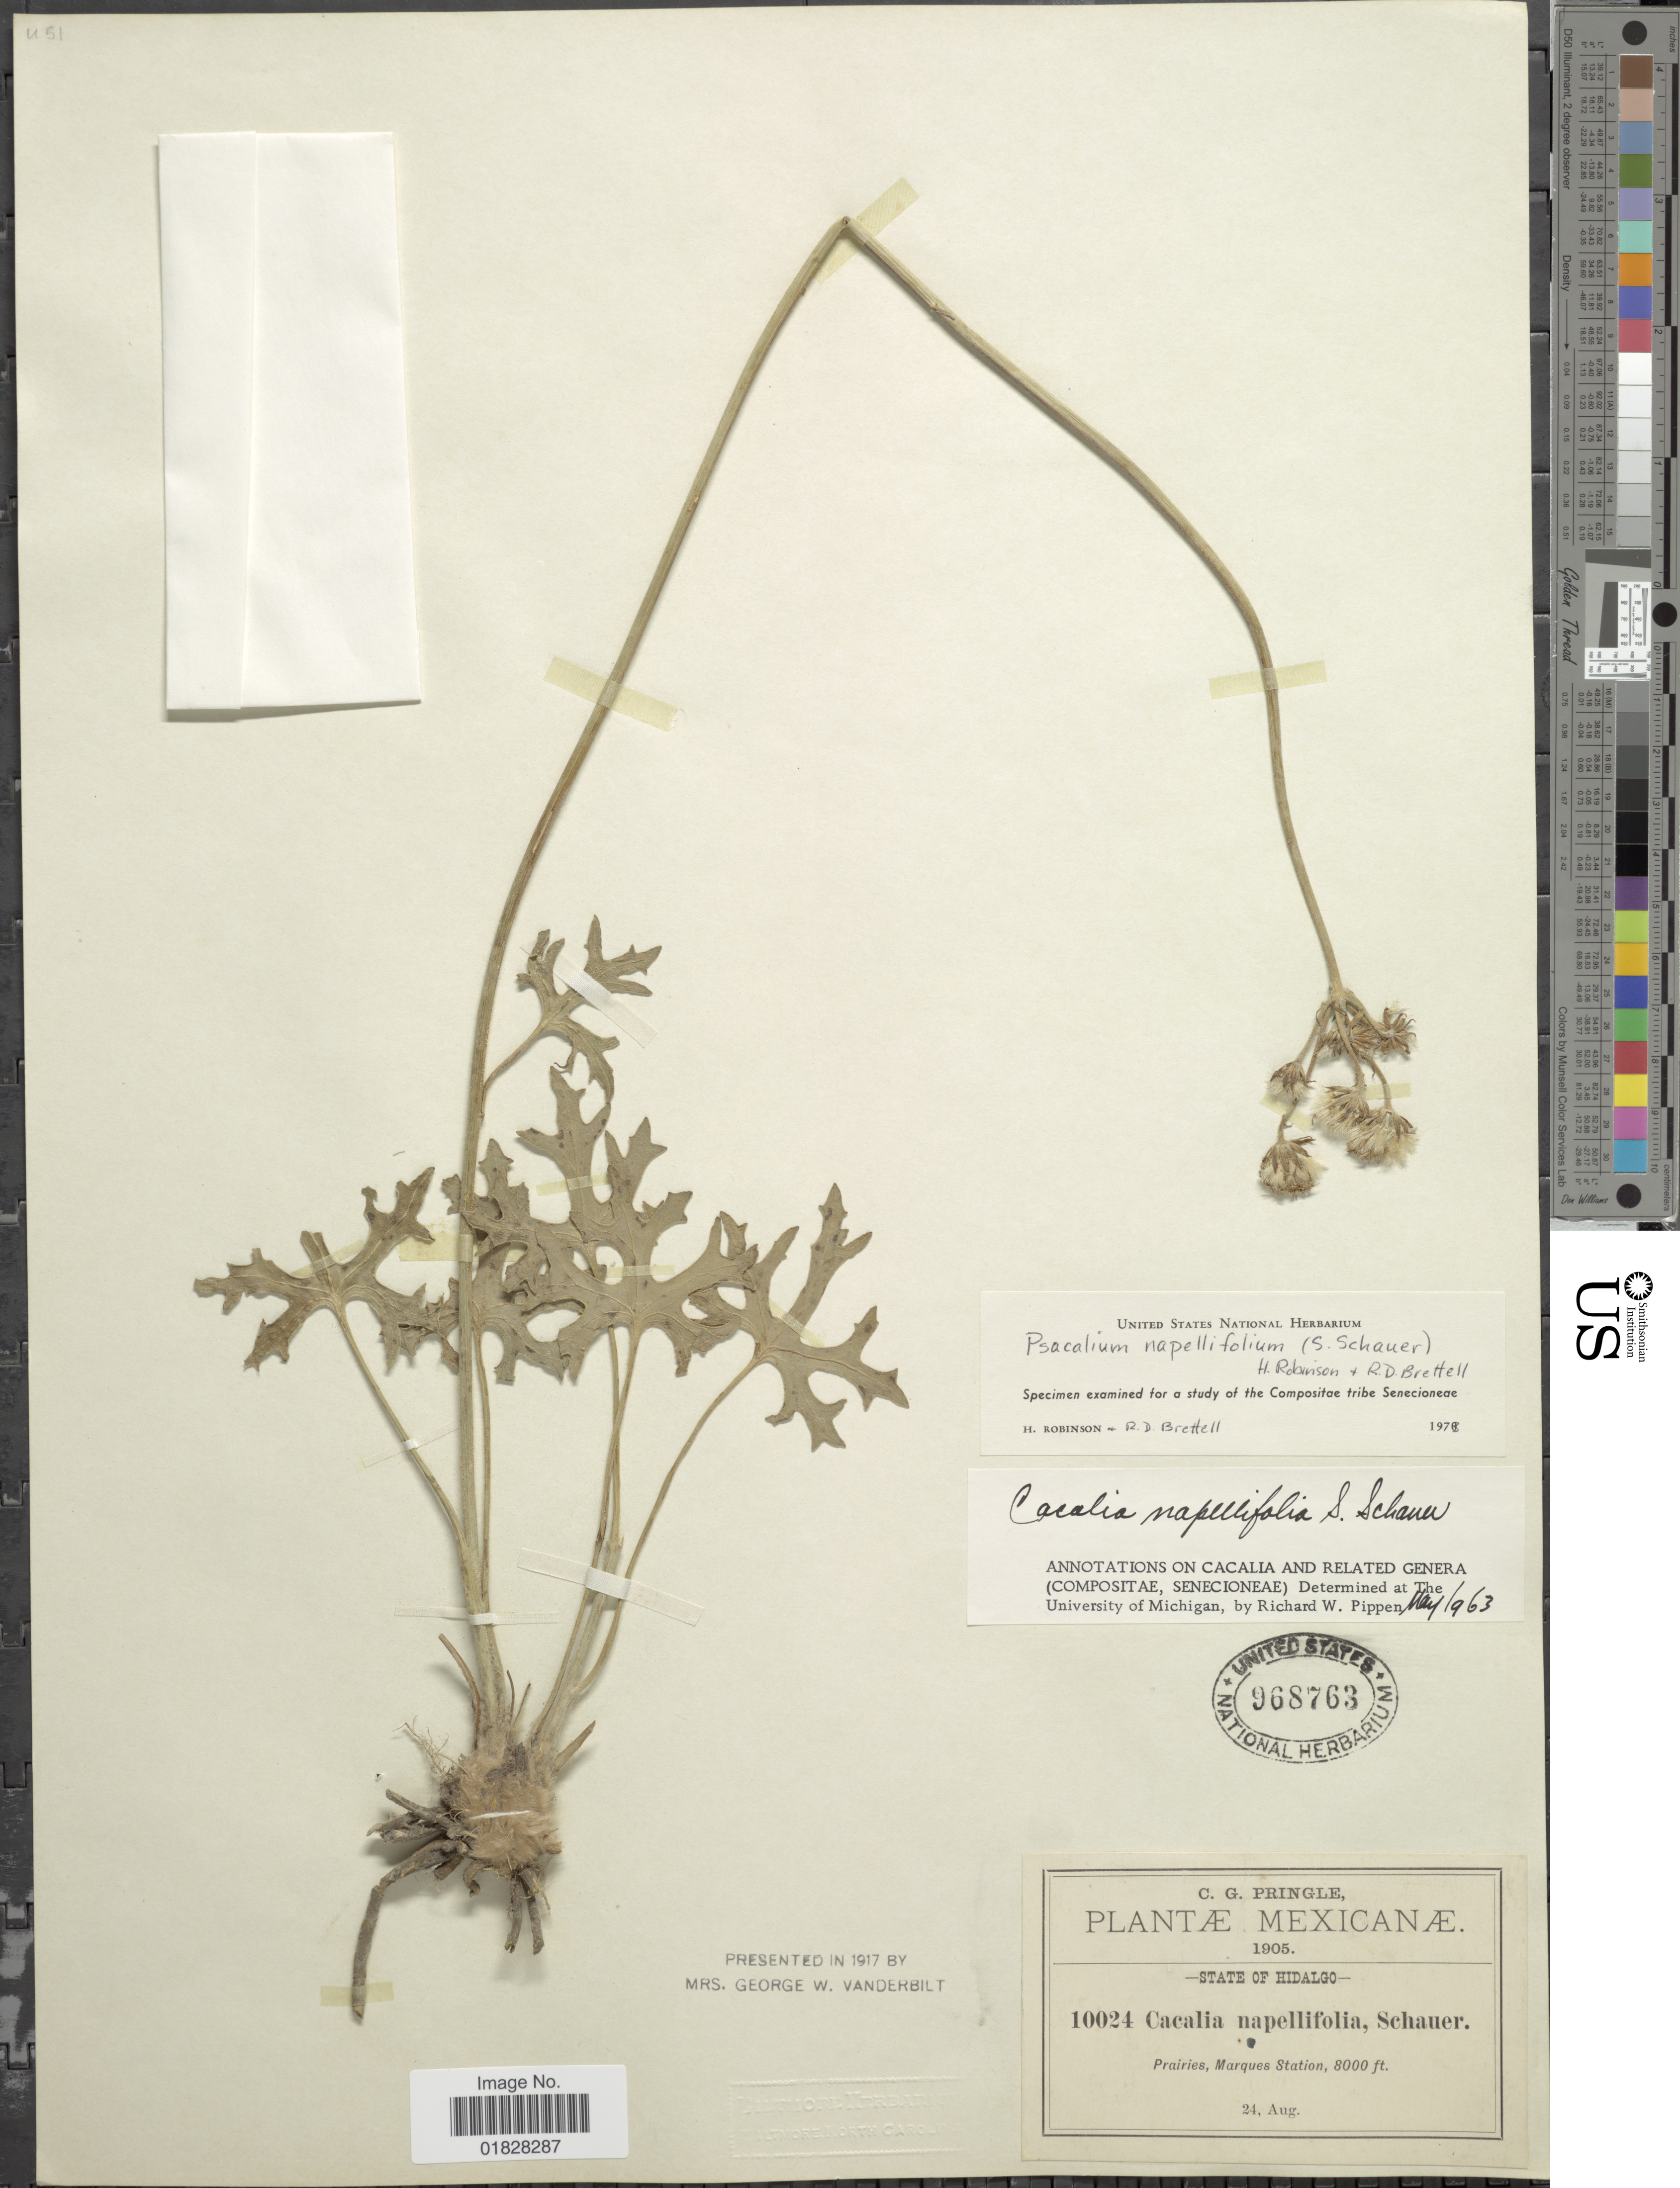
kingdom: Plantae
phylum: Tracheophyta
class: Magnoliopsida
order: Asterales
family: Asteraceae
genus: Psacalium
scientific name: Psacalium napellifolium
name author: (S. Schauer) H. Rob. & Brettell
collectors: C. G. Pringle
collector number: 10024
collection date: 1905-08-24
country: Mexico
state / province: Hidalgo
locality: State of Hidalgo. Prairies, Marques Station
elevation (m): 2438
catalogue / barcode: US 968763